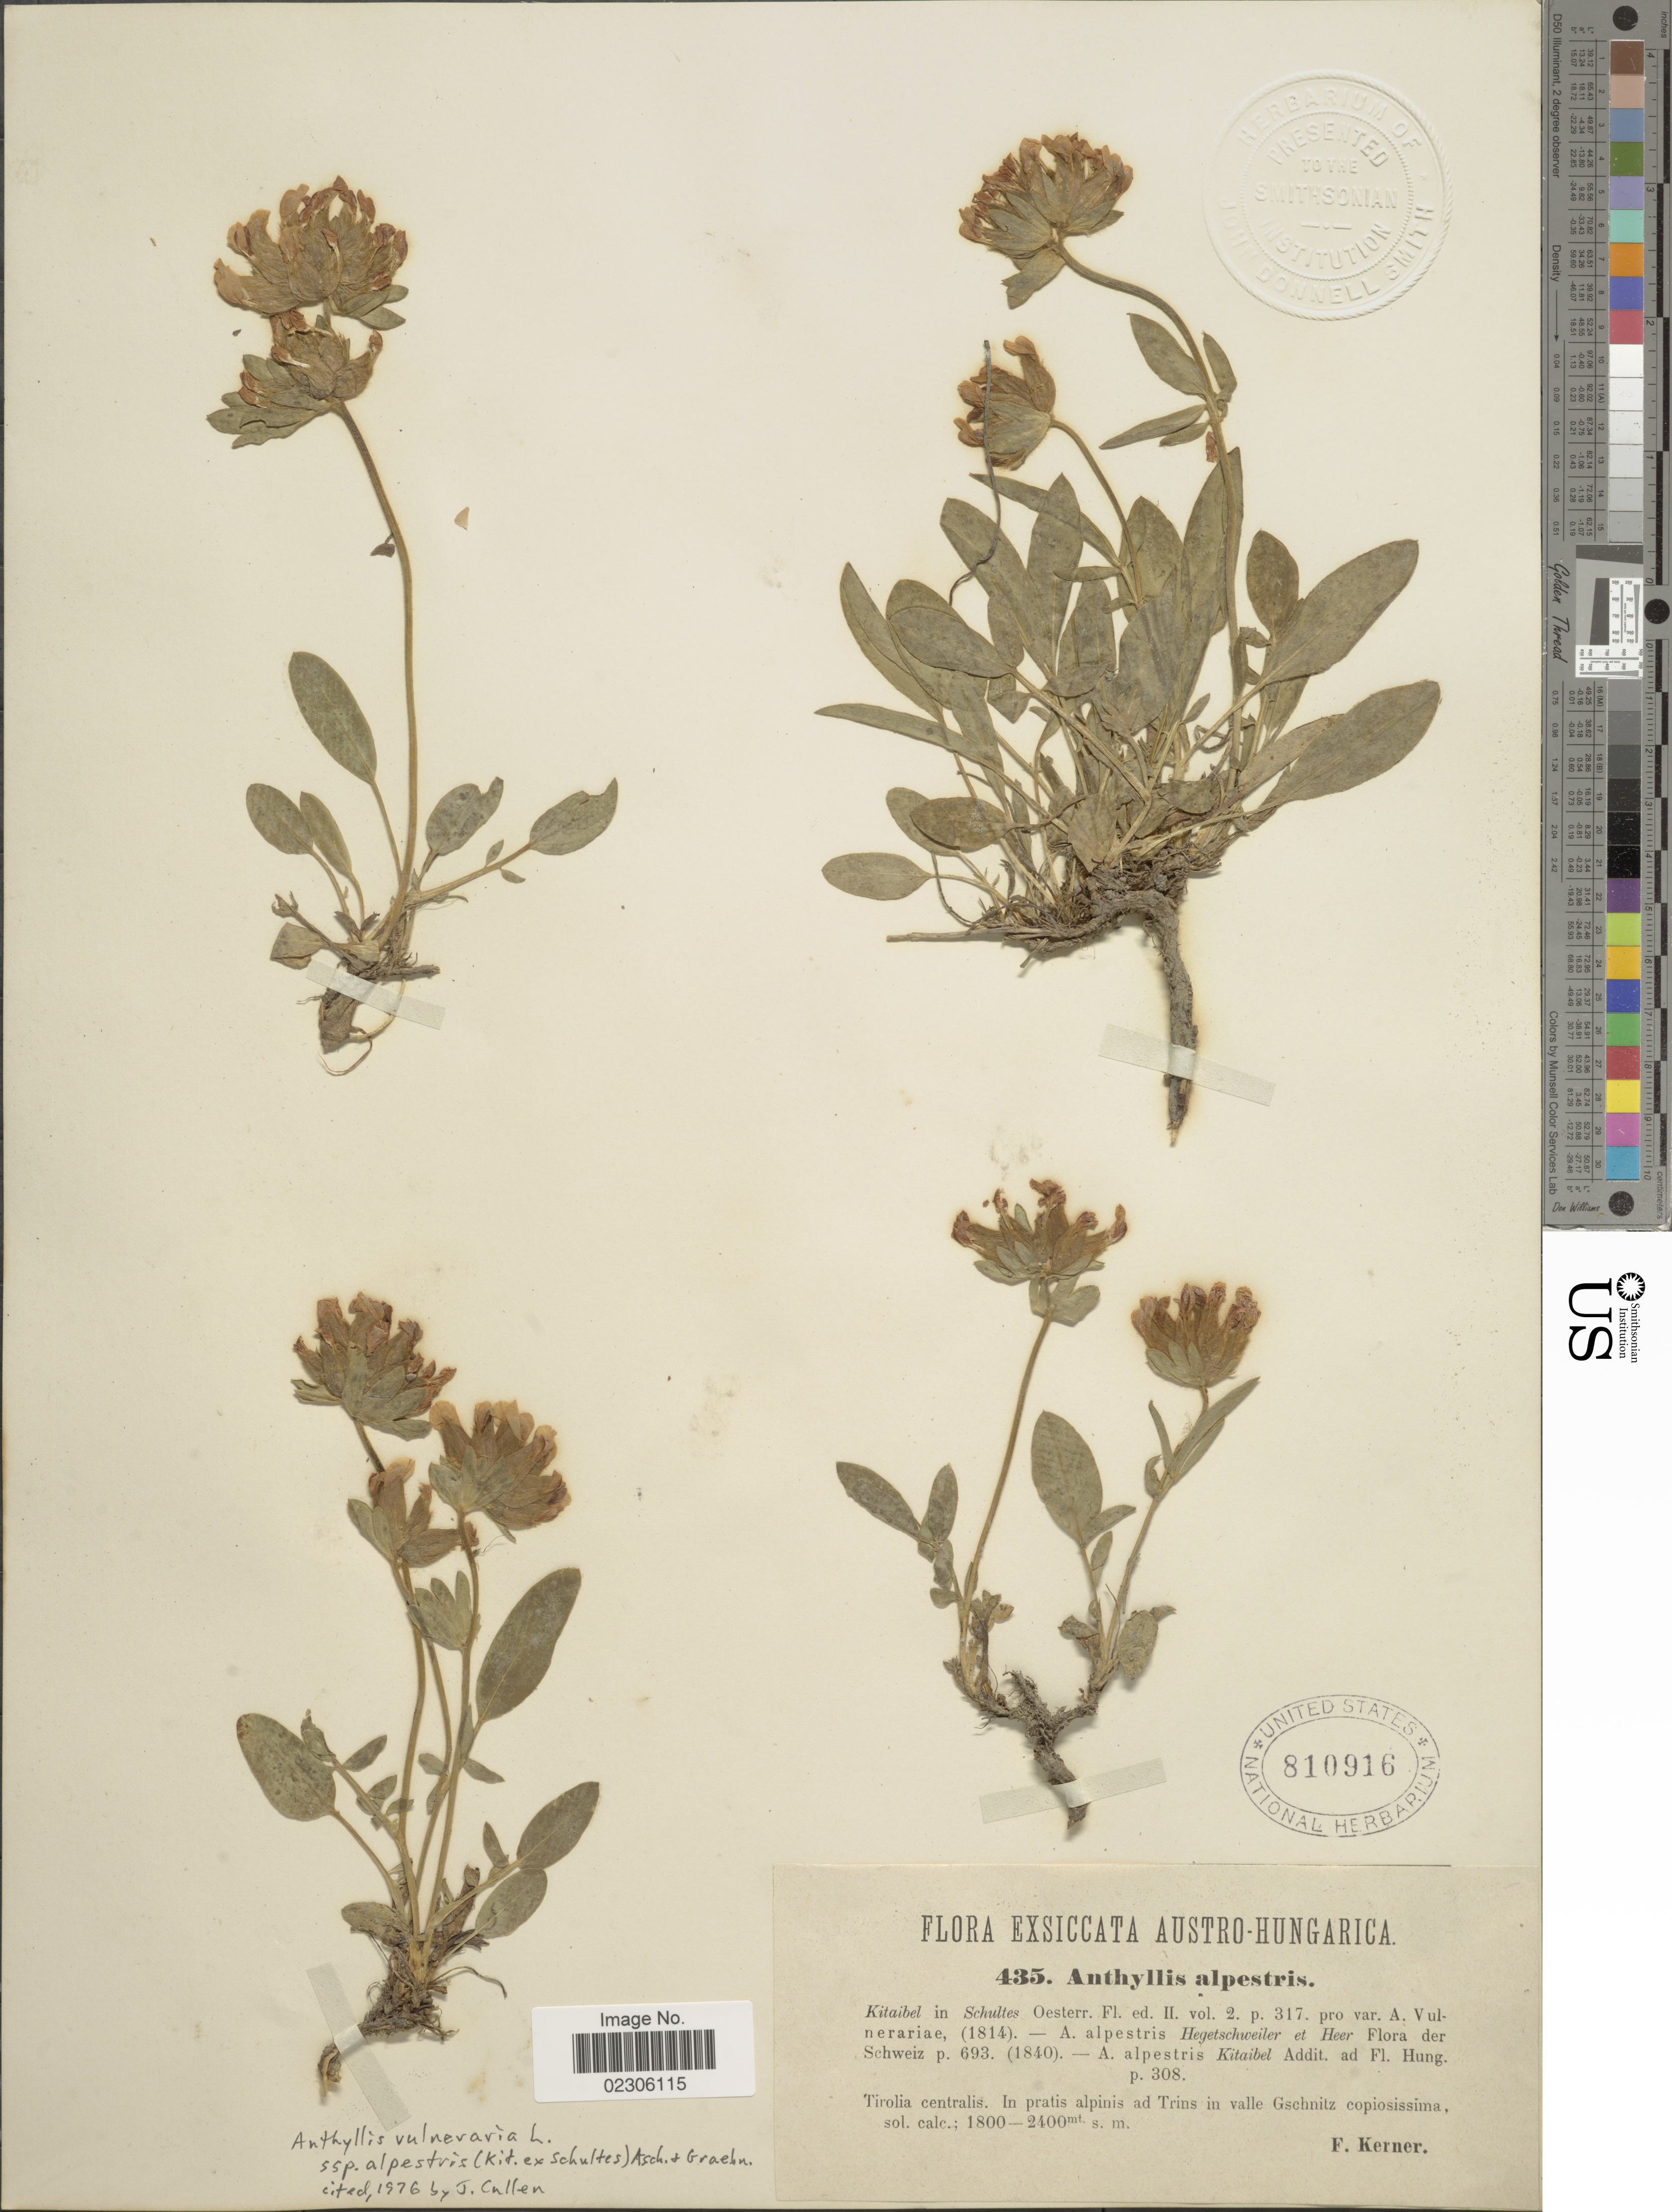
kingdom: Plantae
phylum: Tracheophyta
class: Magnoliopsida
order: Fabales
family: Fabaceae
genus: Anthyllis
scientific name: Anthyllis vulneraria subsp. alpestris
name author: Asch. & Graebn.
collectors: F. Kerner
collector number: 435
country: Austria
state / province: Tirol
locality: Tirolia centralis, In pratis alpinis ad Trins in valle Gschnitz copiosissima; sol. calc.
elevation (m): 1800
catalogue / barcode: US 810916